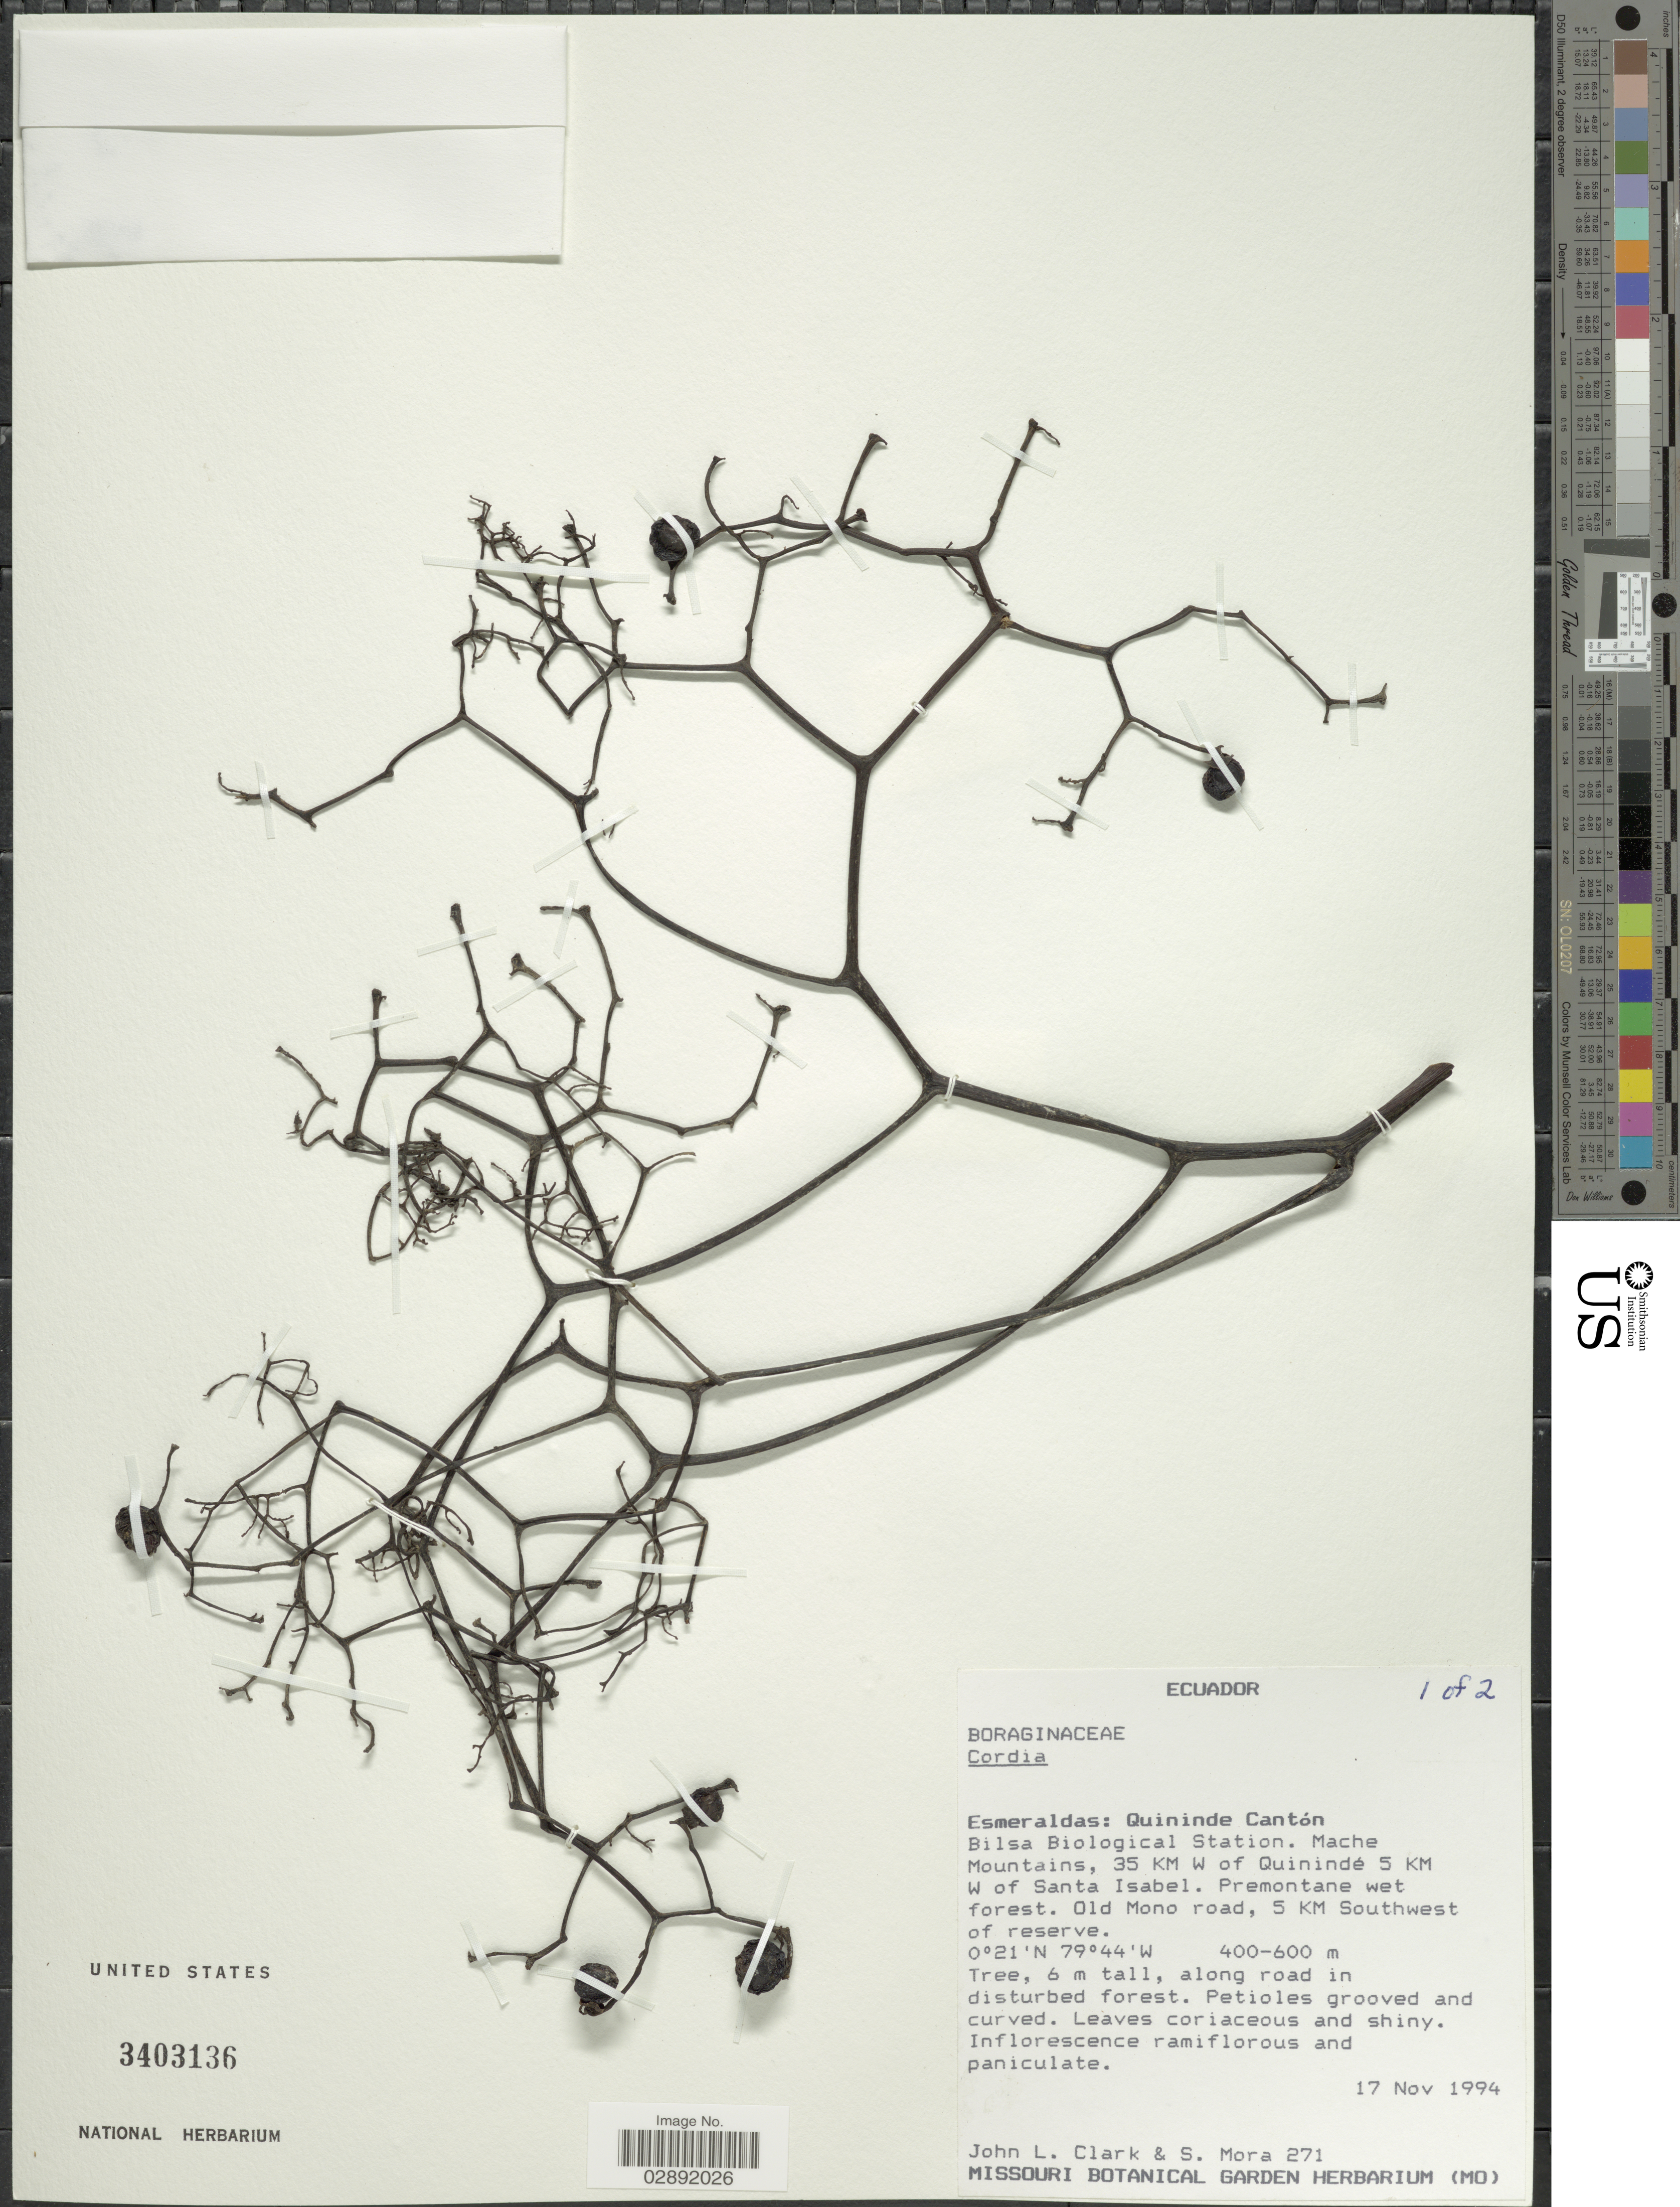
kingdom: Plantae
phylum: Tracheophyta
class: Magnoliopsida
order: Boraginales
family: Cordiaceae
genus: Cordia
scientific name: Cordia sp.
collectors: J. L. Clark & S. Mora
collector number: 271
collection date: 1994-11-17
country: Ecuador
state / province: Esmeraldas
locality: Quininde Cantón, Bilsa Biological Station. Mache Mountains, 35 KM W of Quinindé, 5 KM W of Santa Isabel. Premontane wet forest. Old Mono road, 5 KM Southwest of reserve.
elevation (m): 400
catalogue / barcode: US 3403136